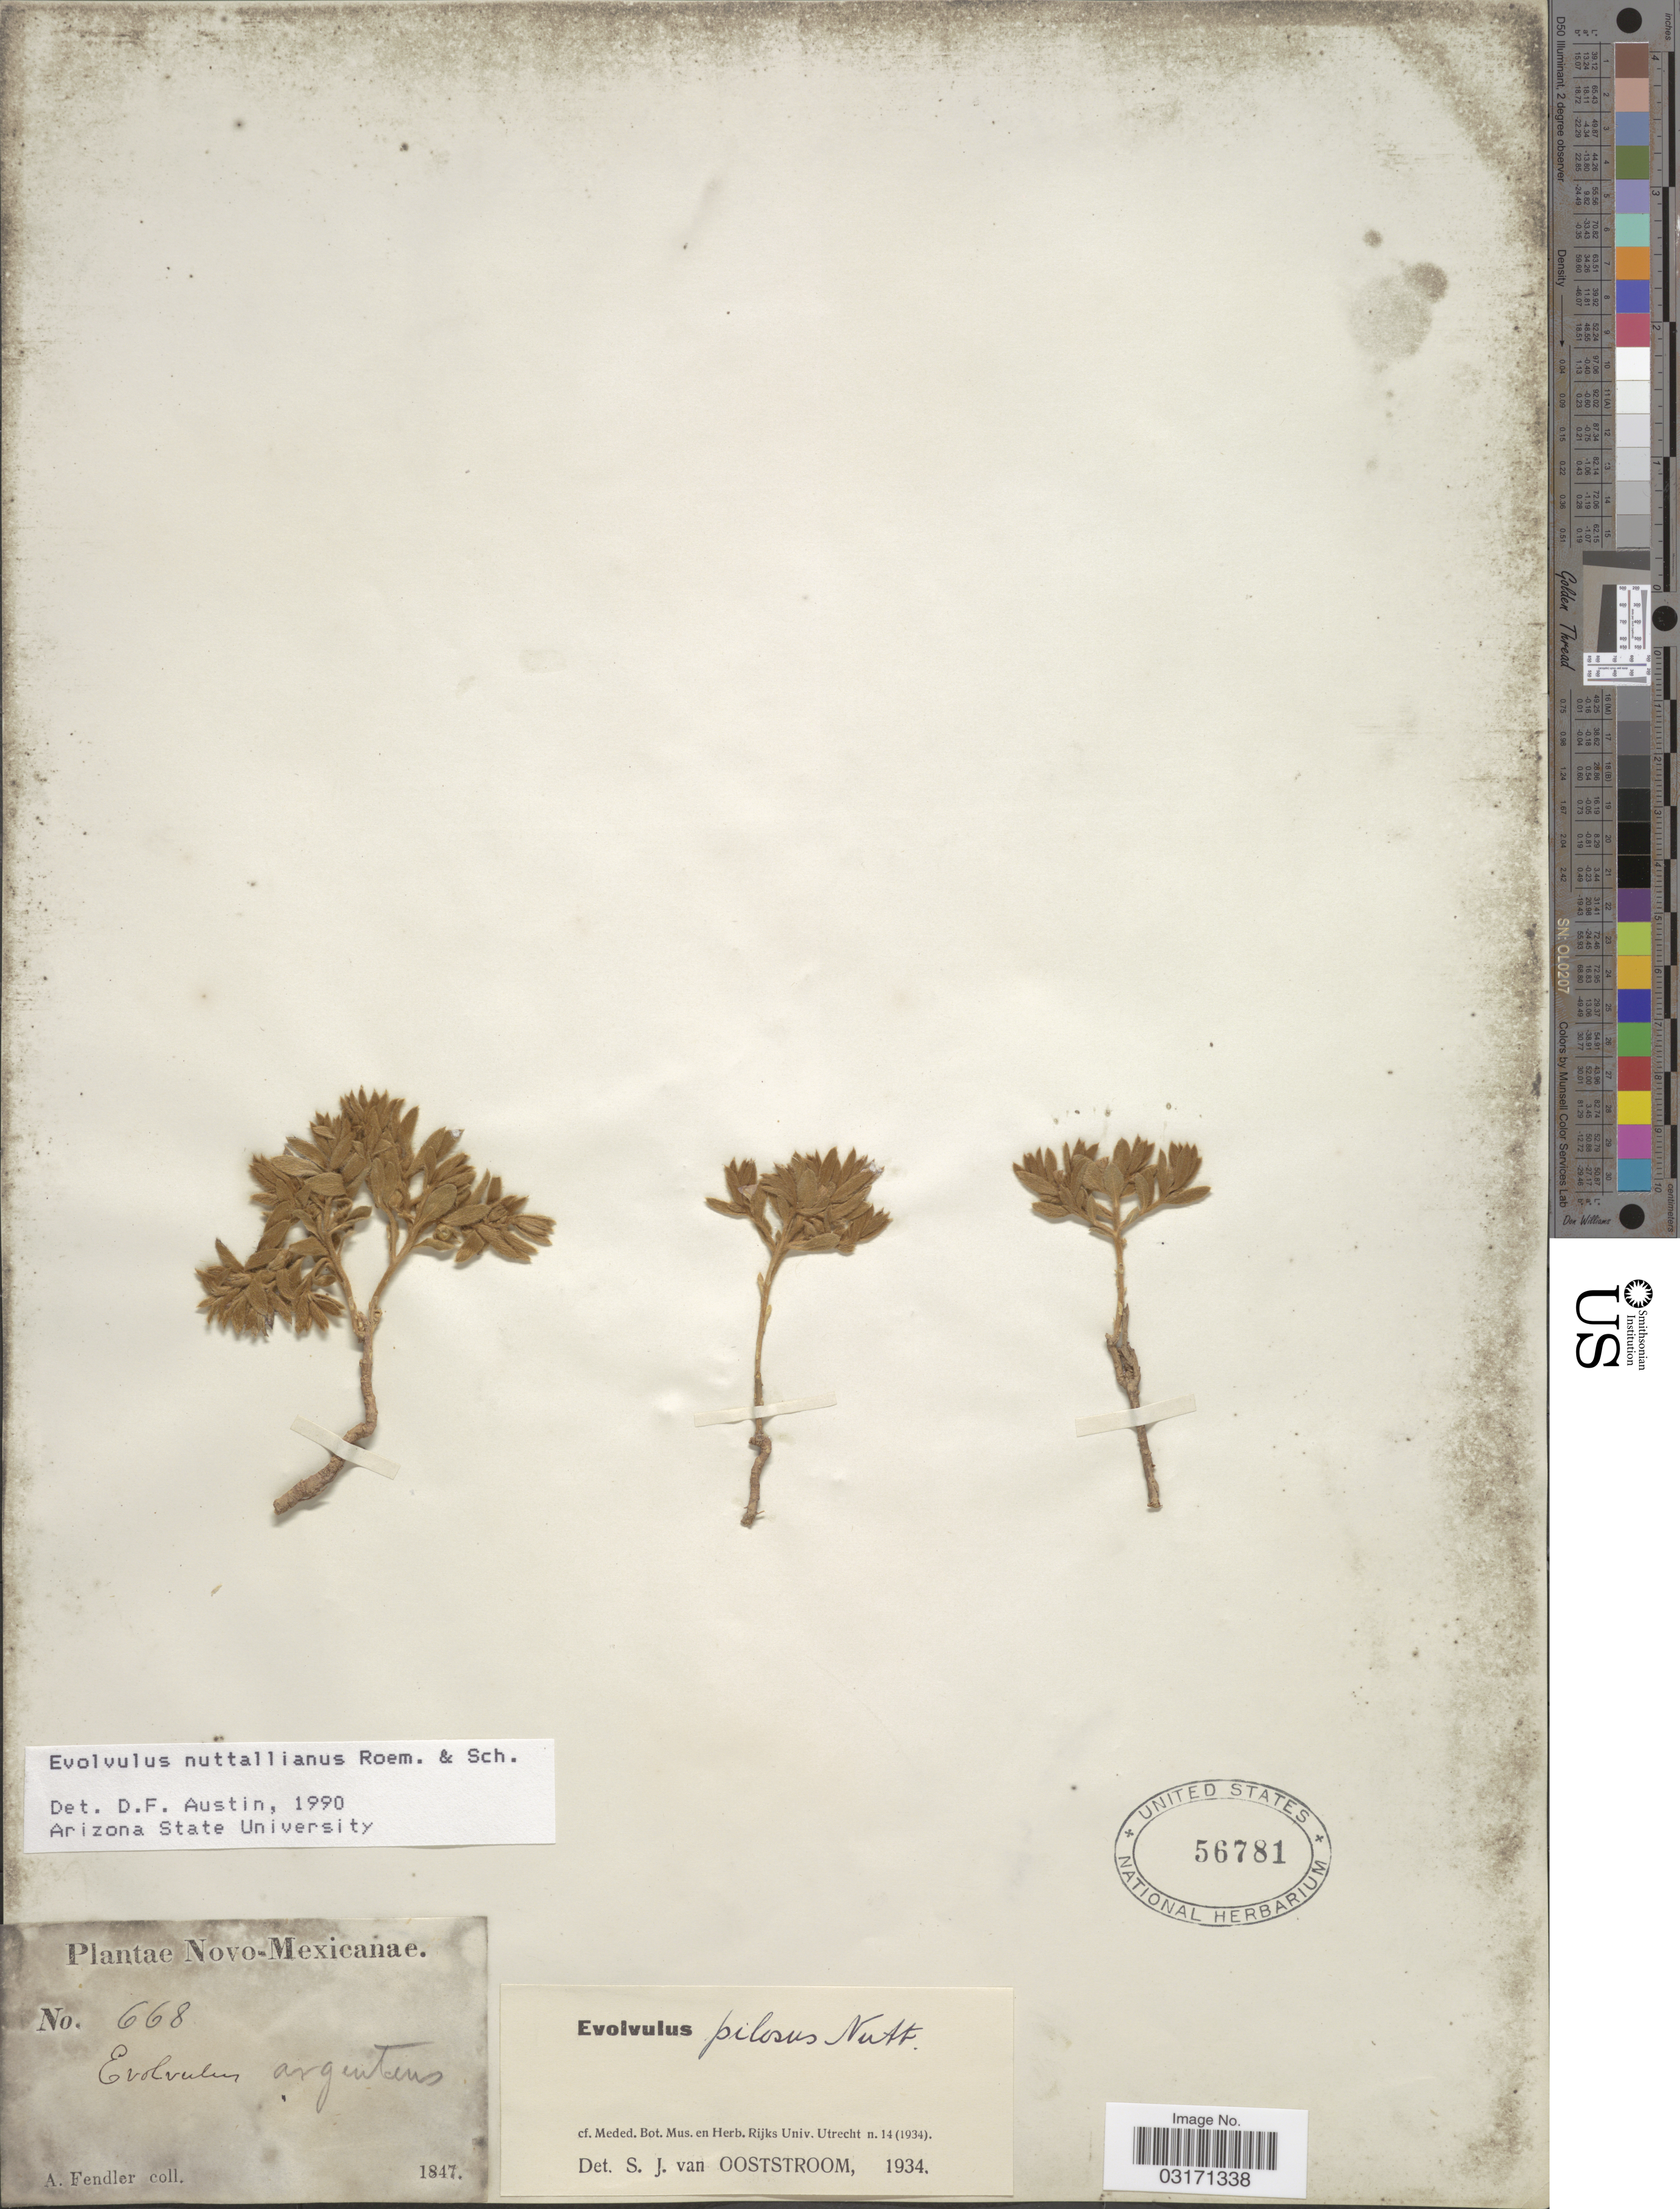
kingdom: Plantae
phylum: Tracheophyta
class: Magnoliopsida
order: Solanales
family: Convolvulaceae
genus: Evolvulus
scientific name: Evolvulus nuttallianus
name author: Roem. & Schult.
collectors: A. Fendler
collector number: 668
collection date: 1847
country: United States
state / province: New Mexico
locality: Novo-Mexicanae.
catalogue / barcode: US 56781